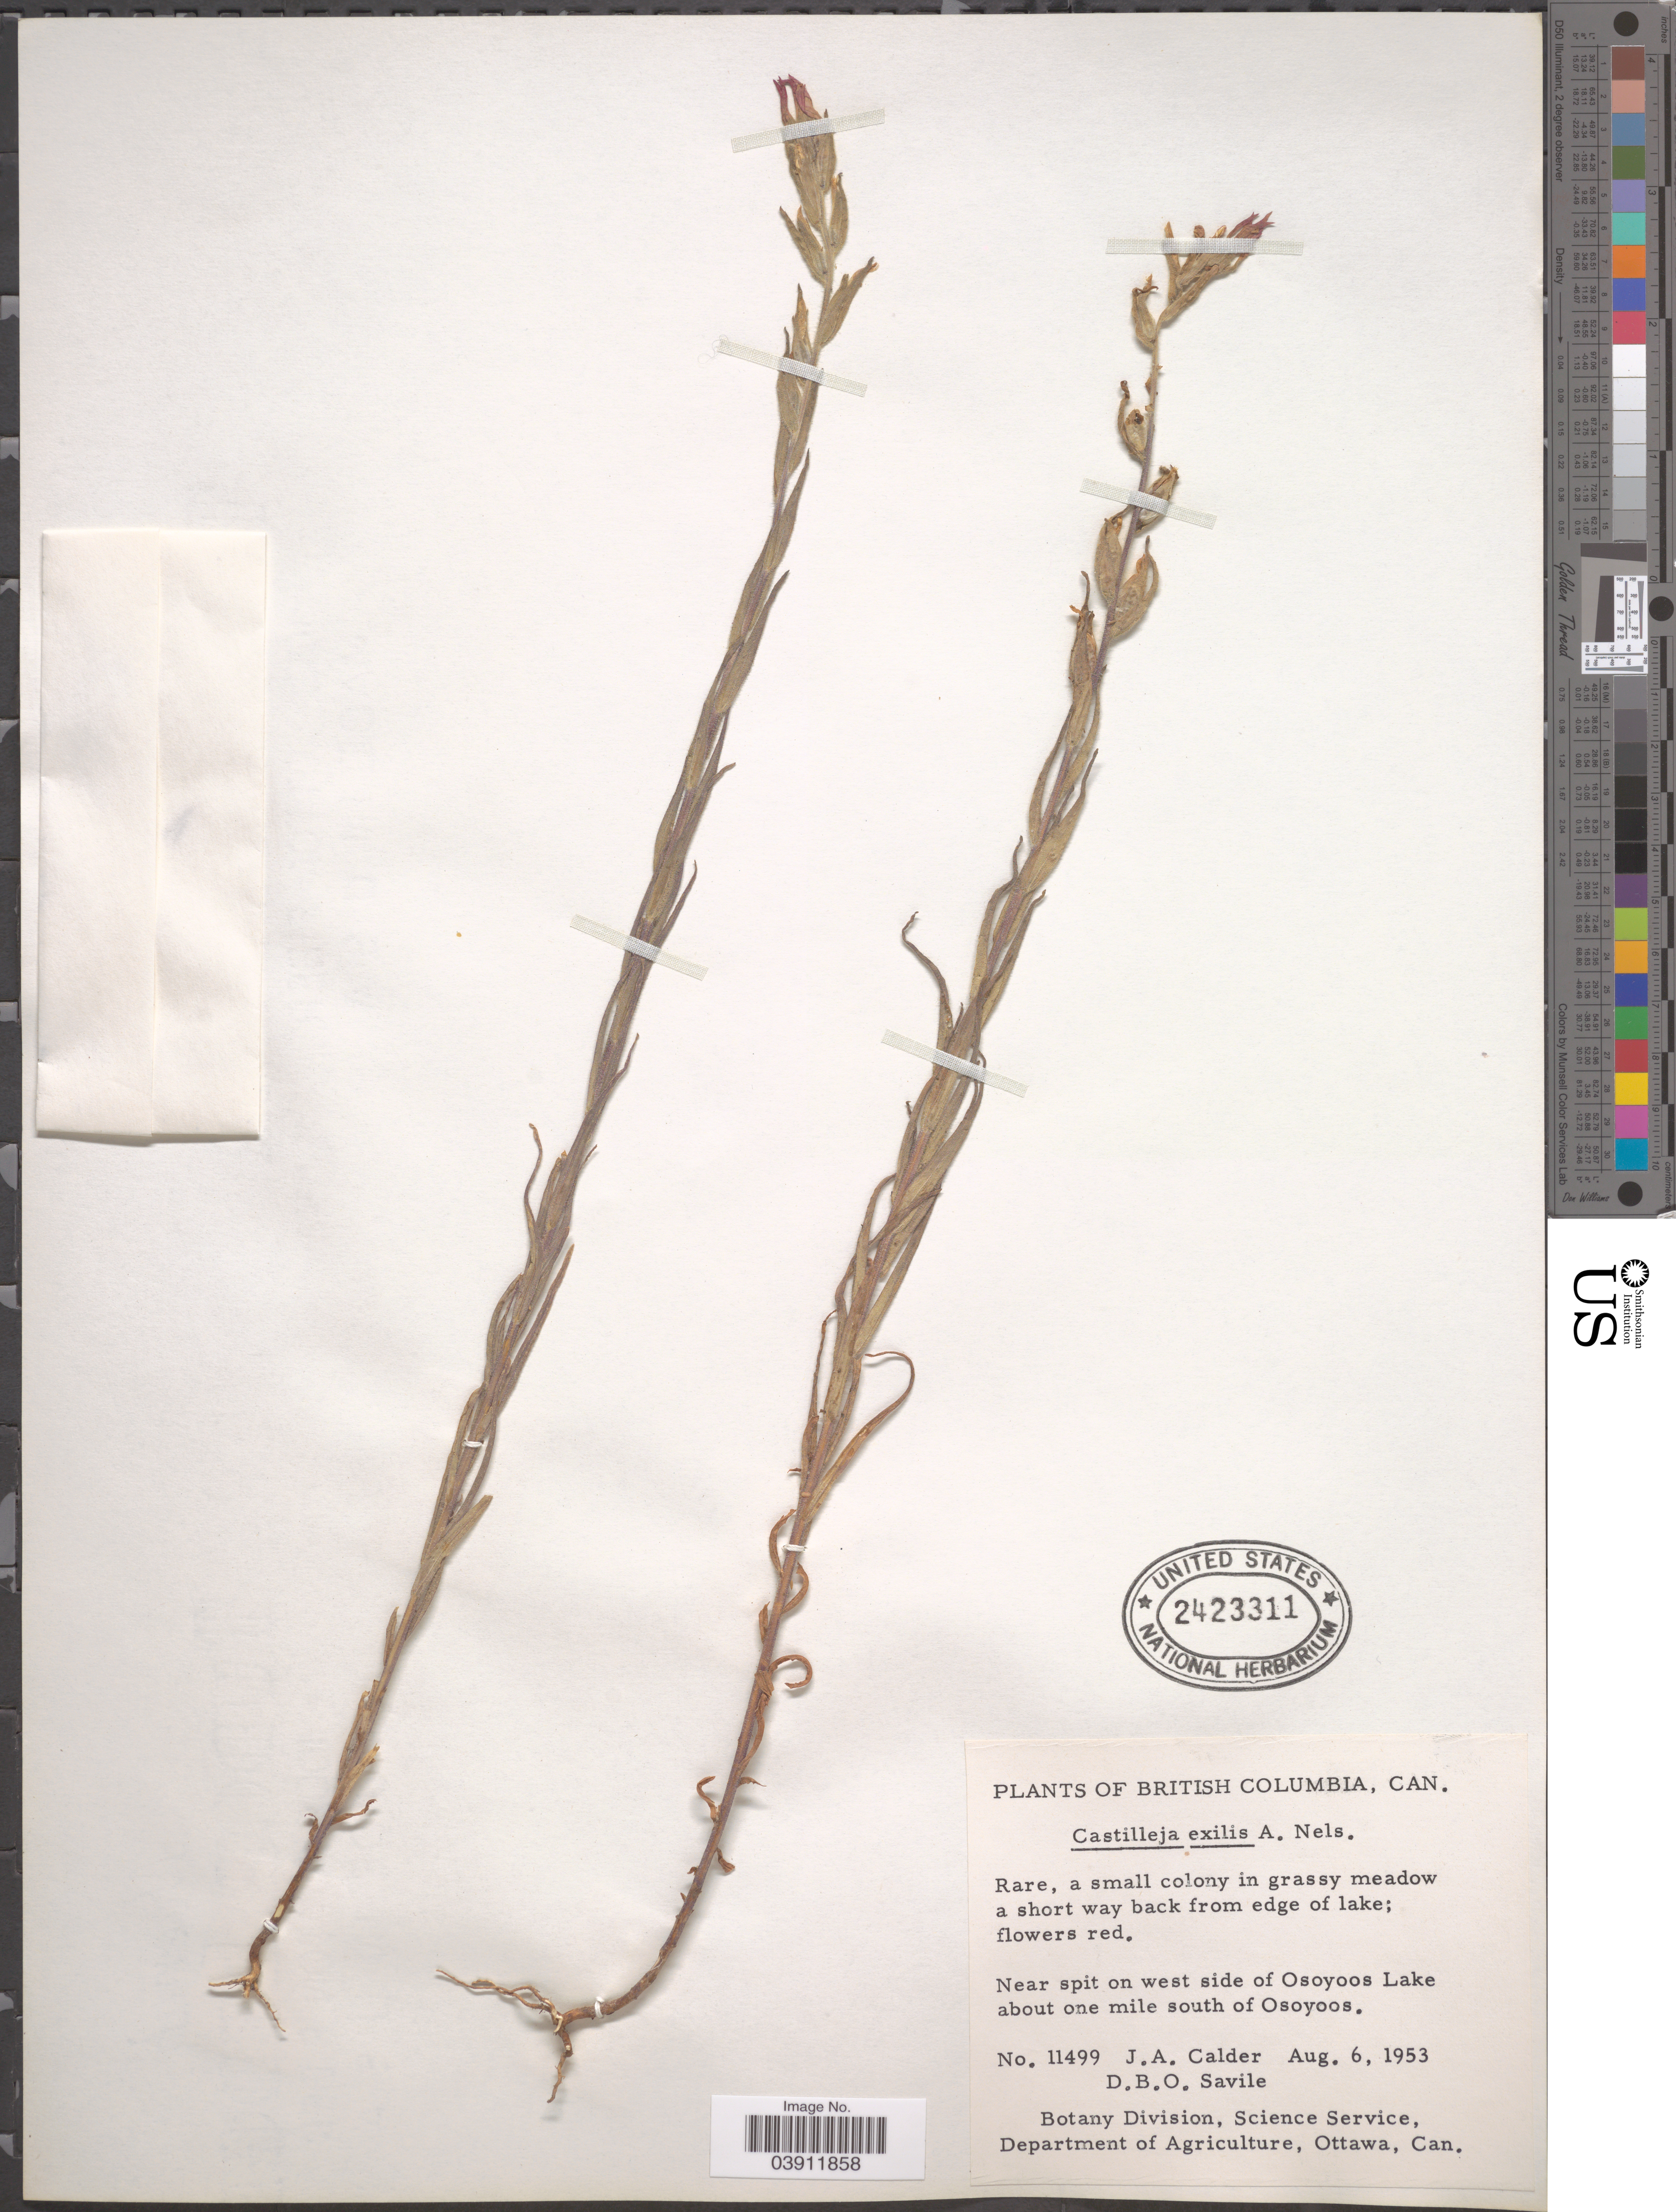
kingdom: Plantae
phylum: Tracheophyta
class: Magnoliopsida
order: Lamiales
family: Orobanchaceae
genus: Castilleja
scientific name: Castilleja exilis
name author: A. Nelson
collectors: J. A. Calder & D. Savile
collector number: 11499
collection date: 1953-08-06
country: Canada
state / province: British Columbia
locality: Near spit on west side of Osoyoos lake, about one mile south of Osoyoos.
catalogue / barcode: US 2423311